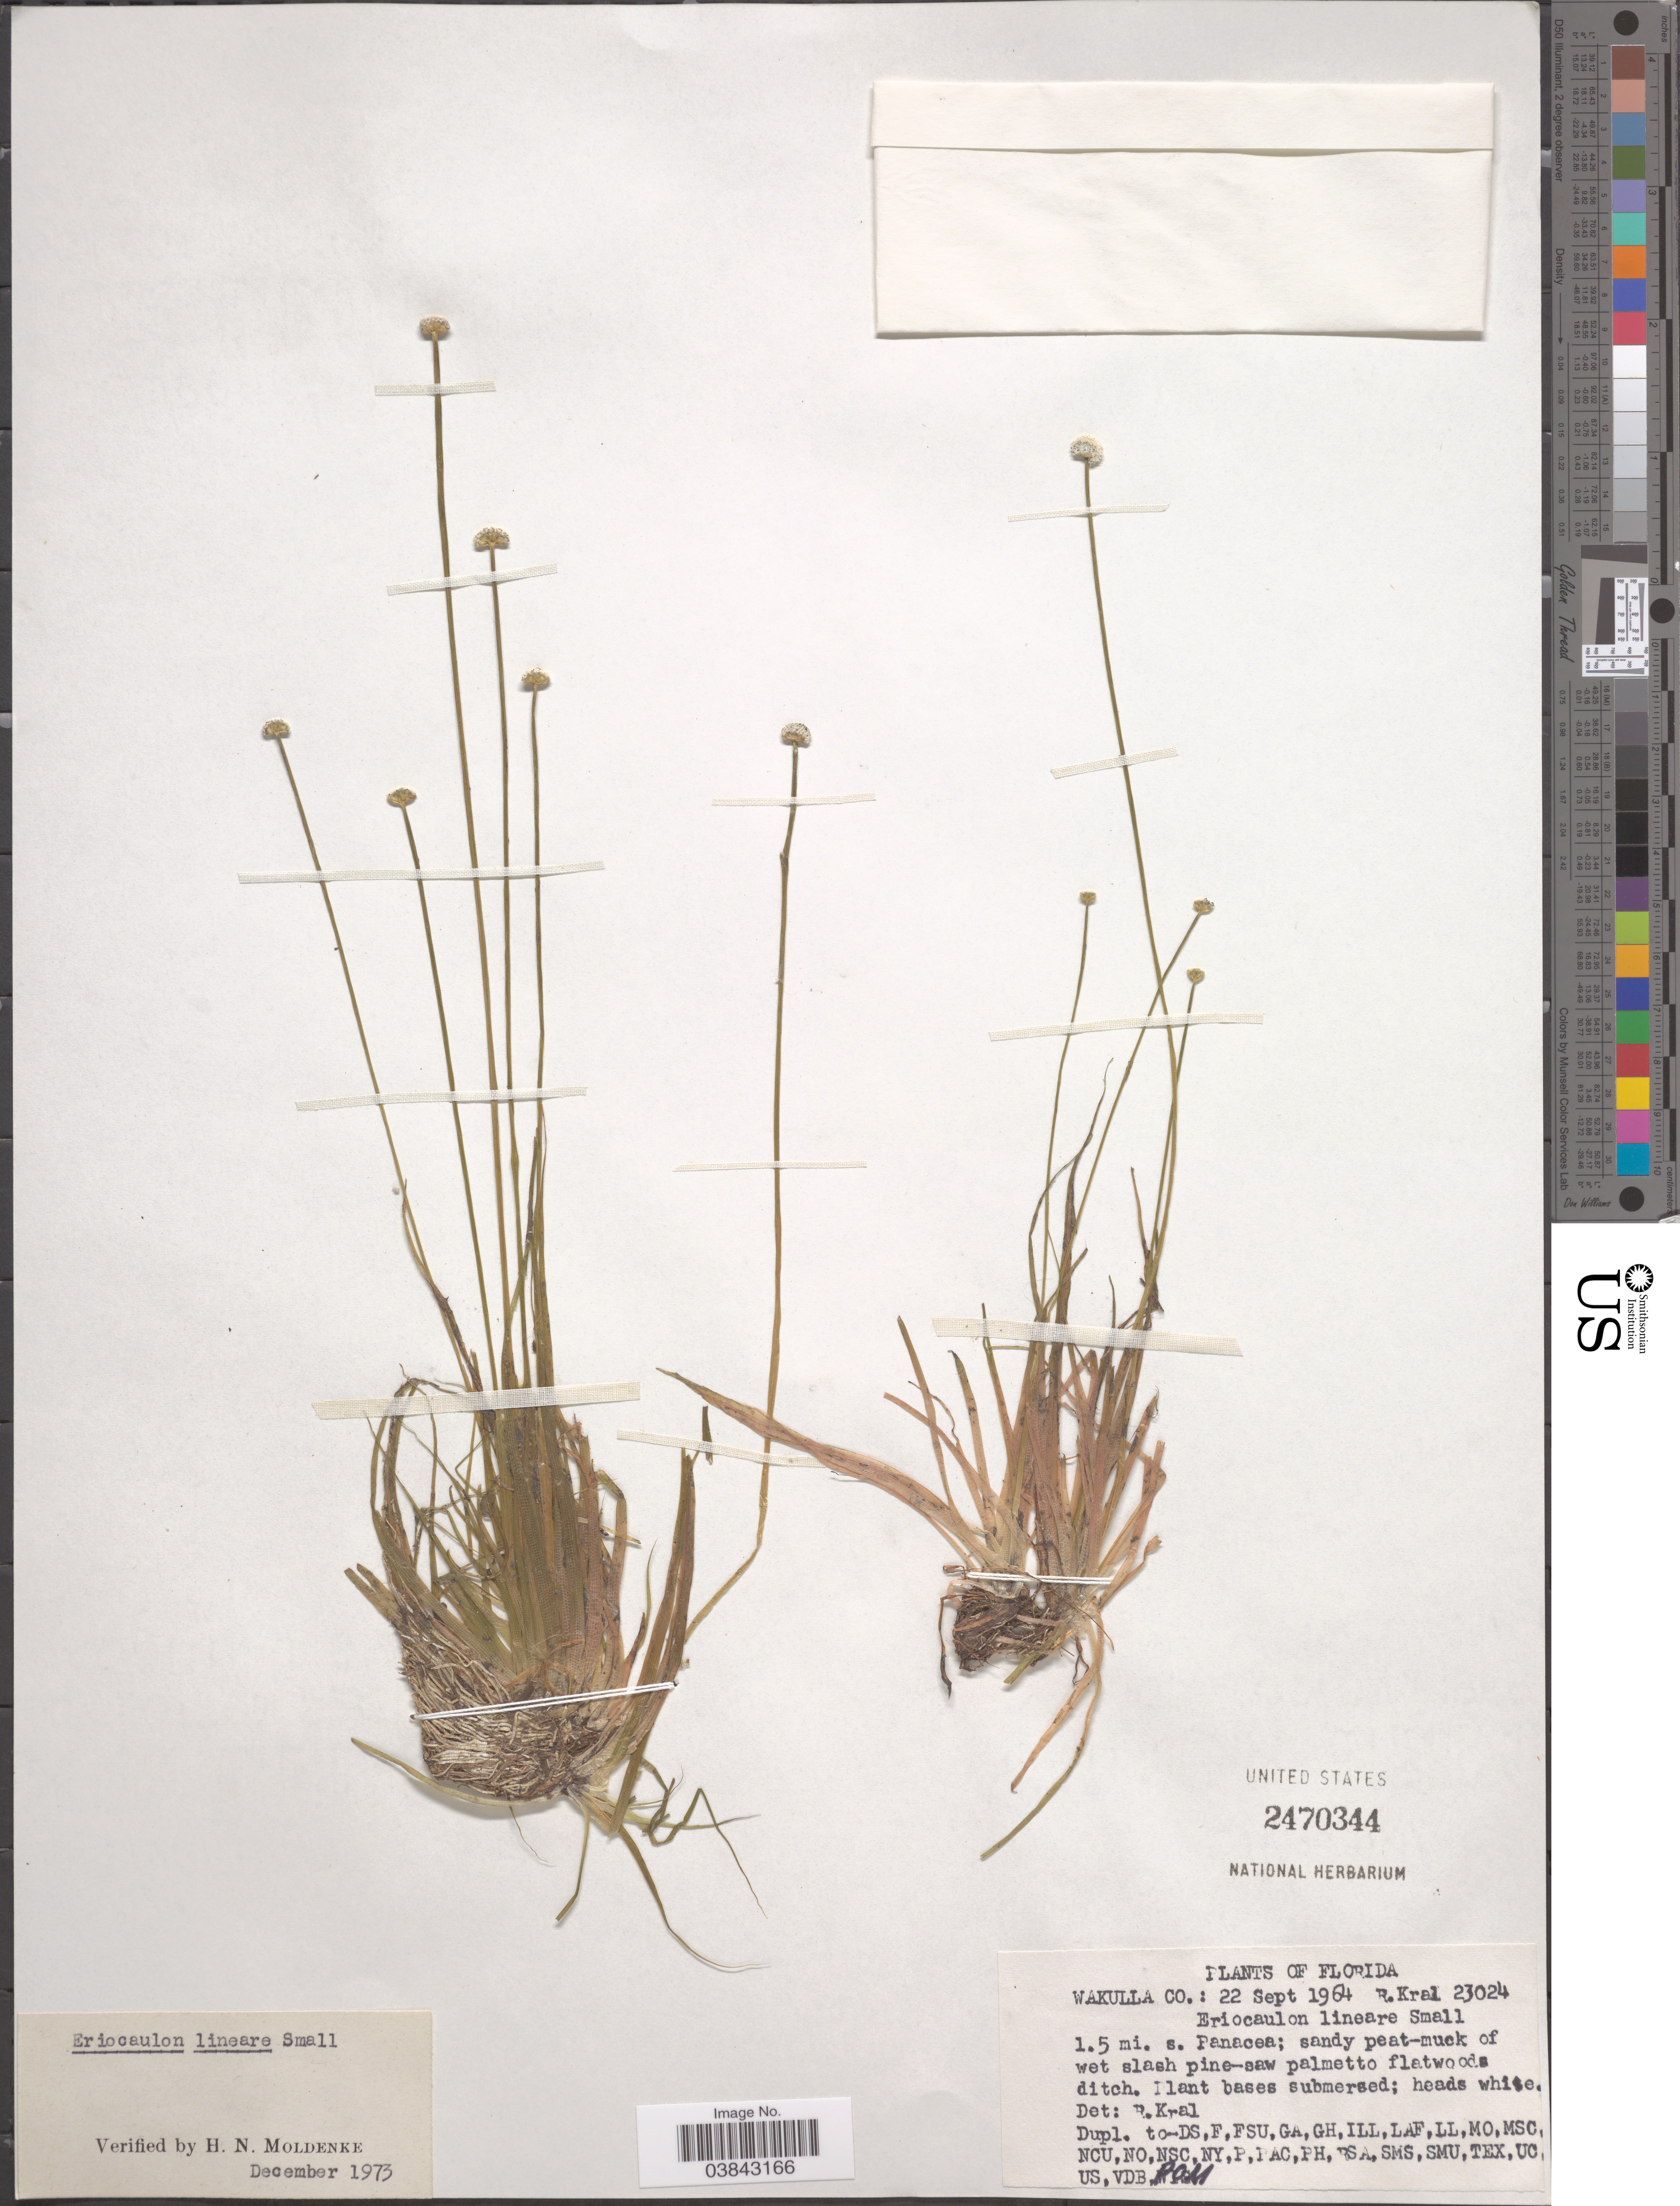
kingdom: Plantae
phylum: Tracheophyta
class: Liliopsida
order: Poales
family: Eriocaulaceae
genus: Eriocaulon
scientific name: Eriocaulon lineare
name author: Small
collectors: R. Kral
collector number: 23024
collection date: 1964-09-22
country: United States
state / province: Florida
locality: Wakulla Co. 1.5 mi. s. Panacea.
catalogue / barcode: US 2470344